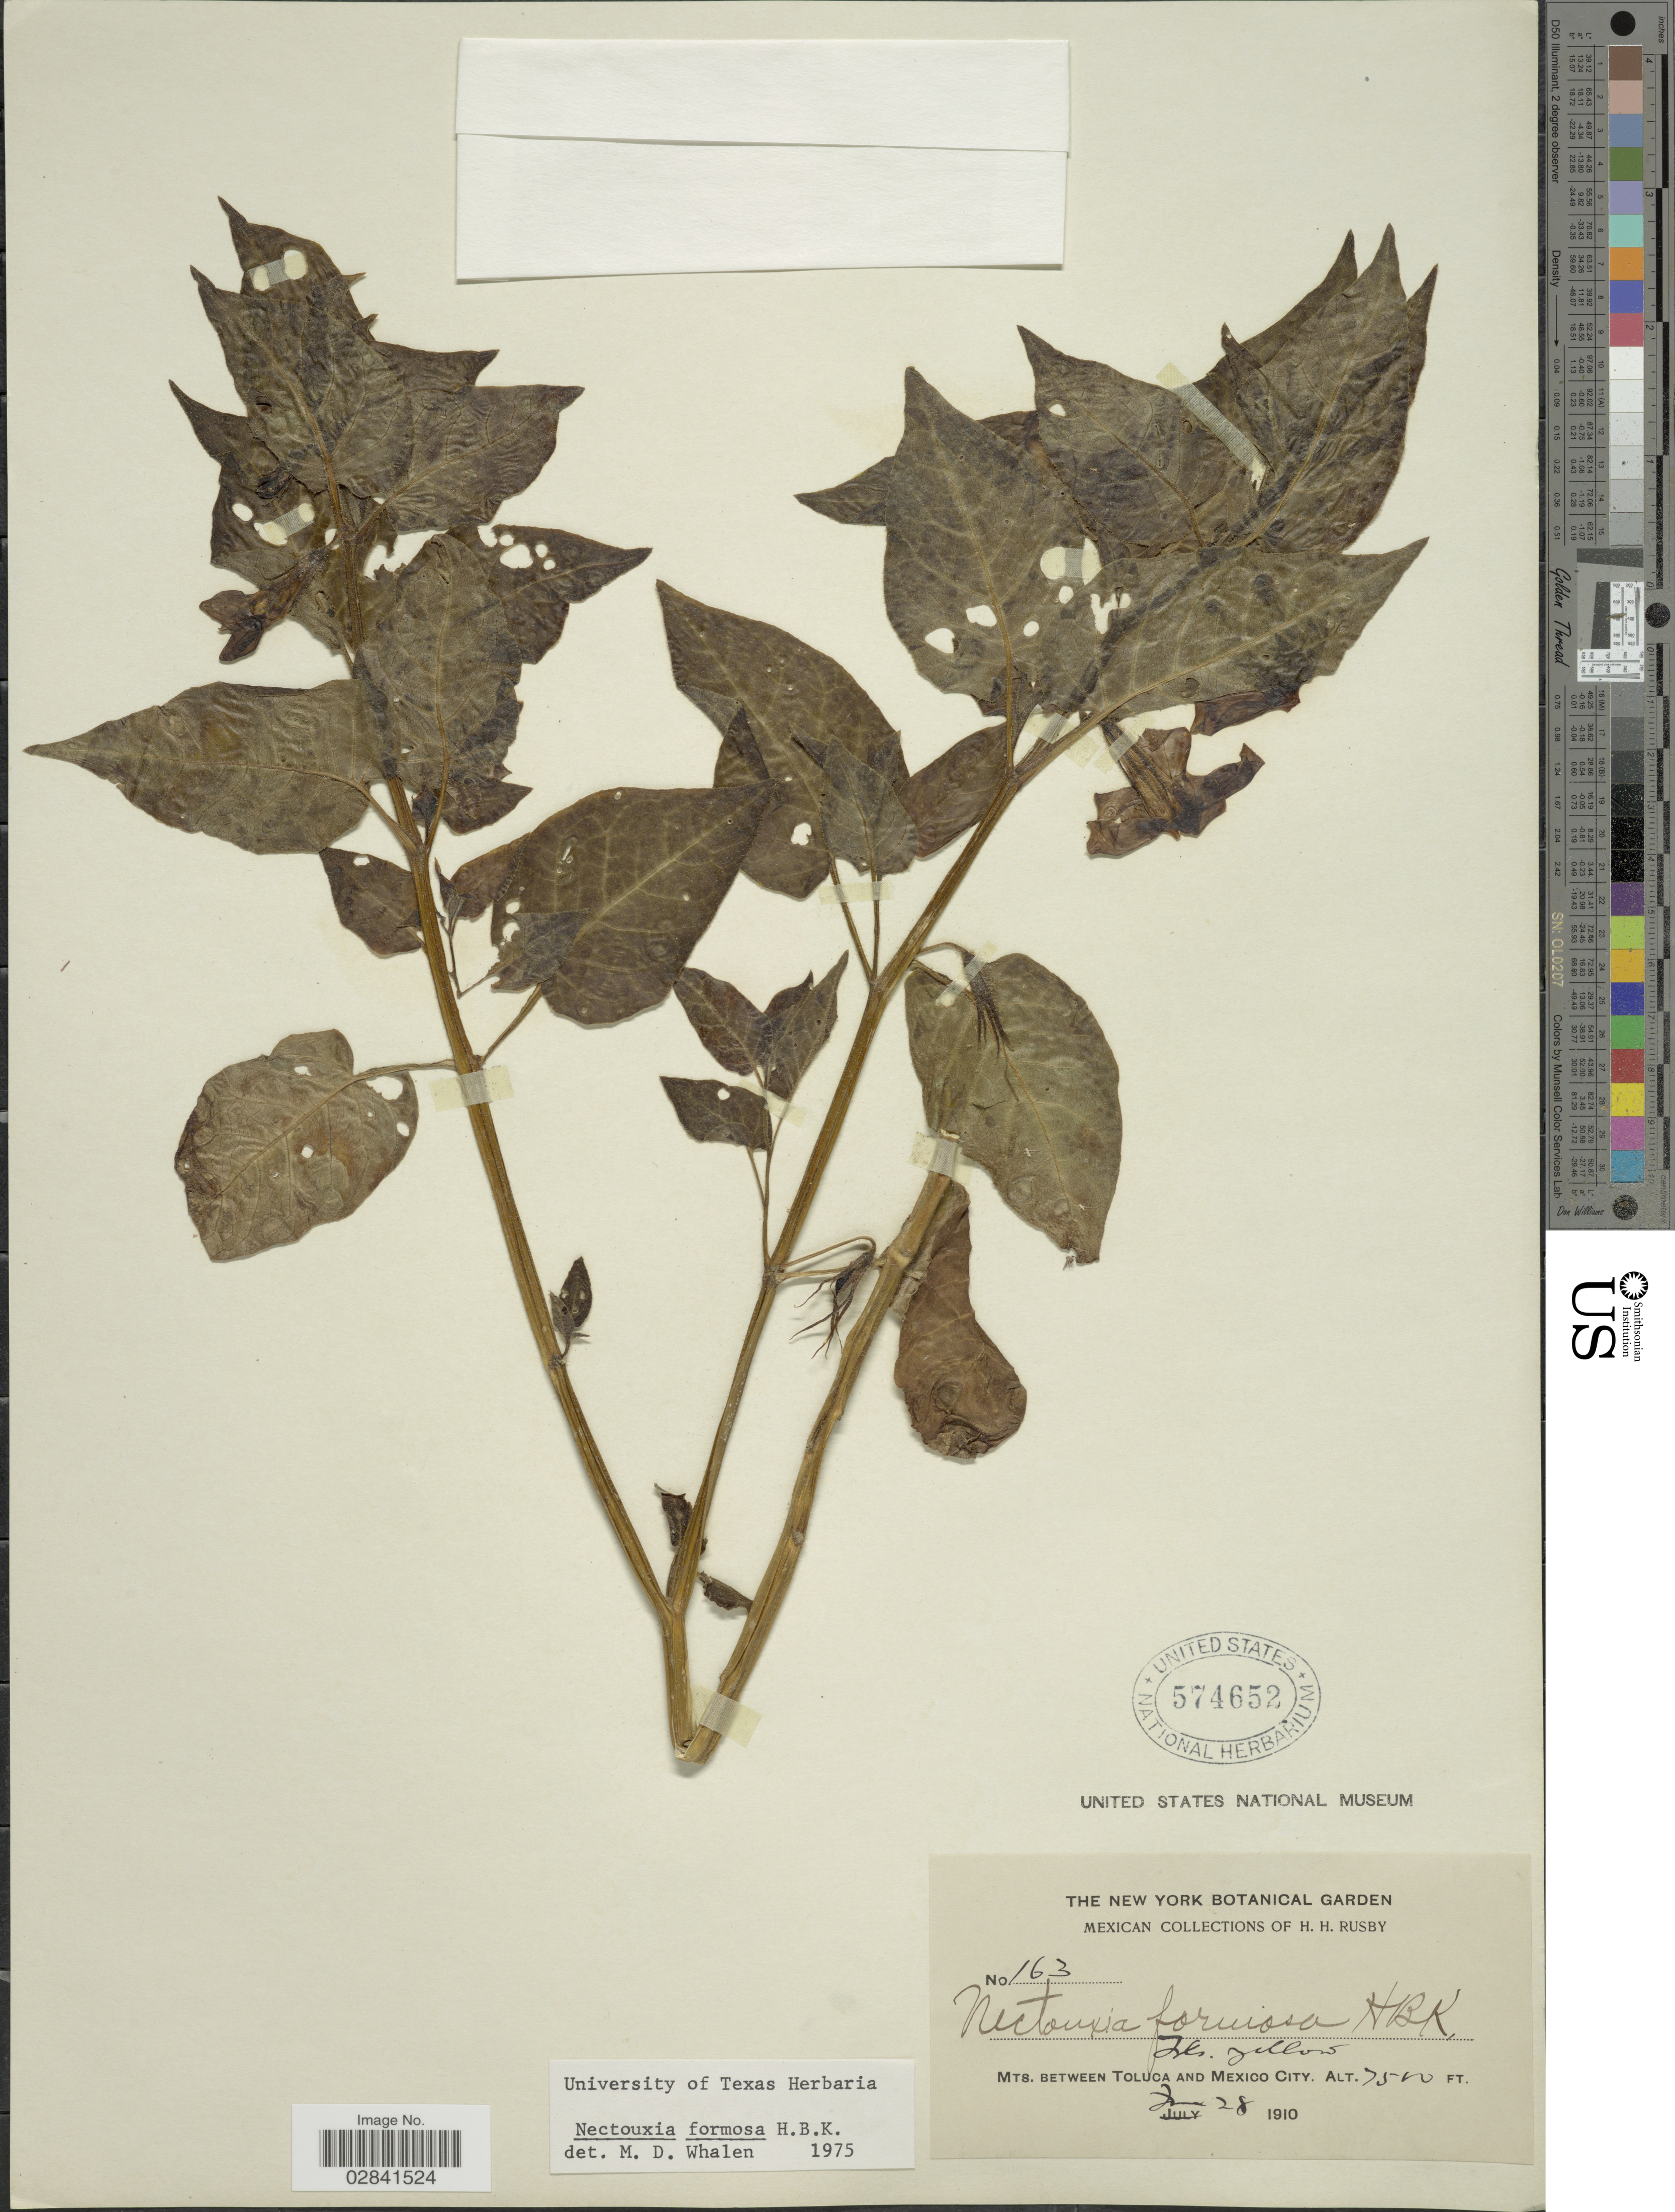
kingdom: Plantae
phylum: Tracheophyta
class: Magnoliopsida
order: Solanales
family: Solanaceae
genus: Nectouxia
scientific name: Nectouxia formosa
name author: Kunth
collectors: H. H. Rusby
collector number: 163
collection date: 1910-06-28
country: Mexico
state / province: México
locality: Mts. between Toluca and Mexico City.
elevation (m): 2286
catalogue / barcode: US 574652